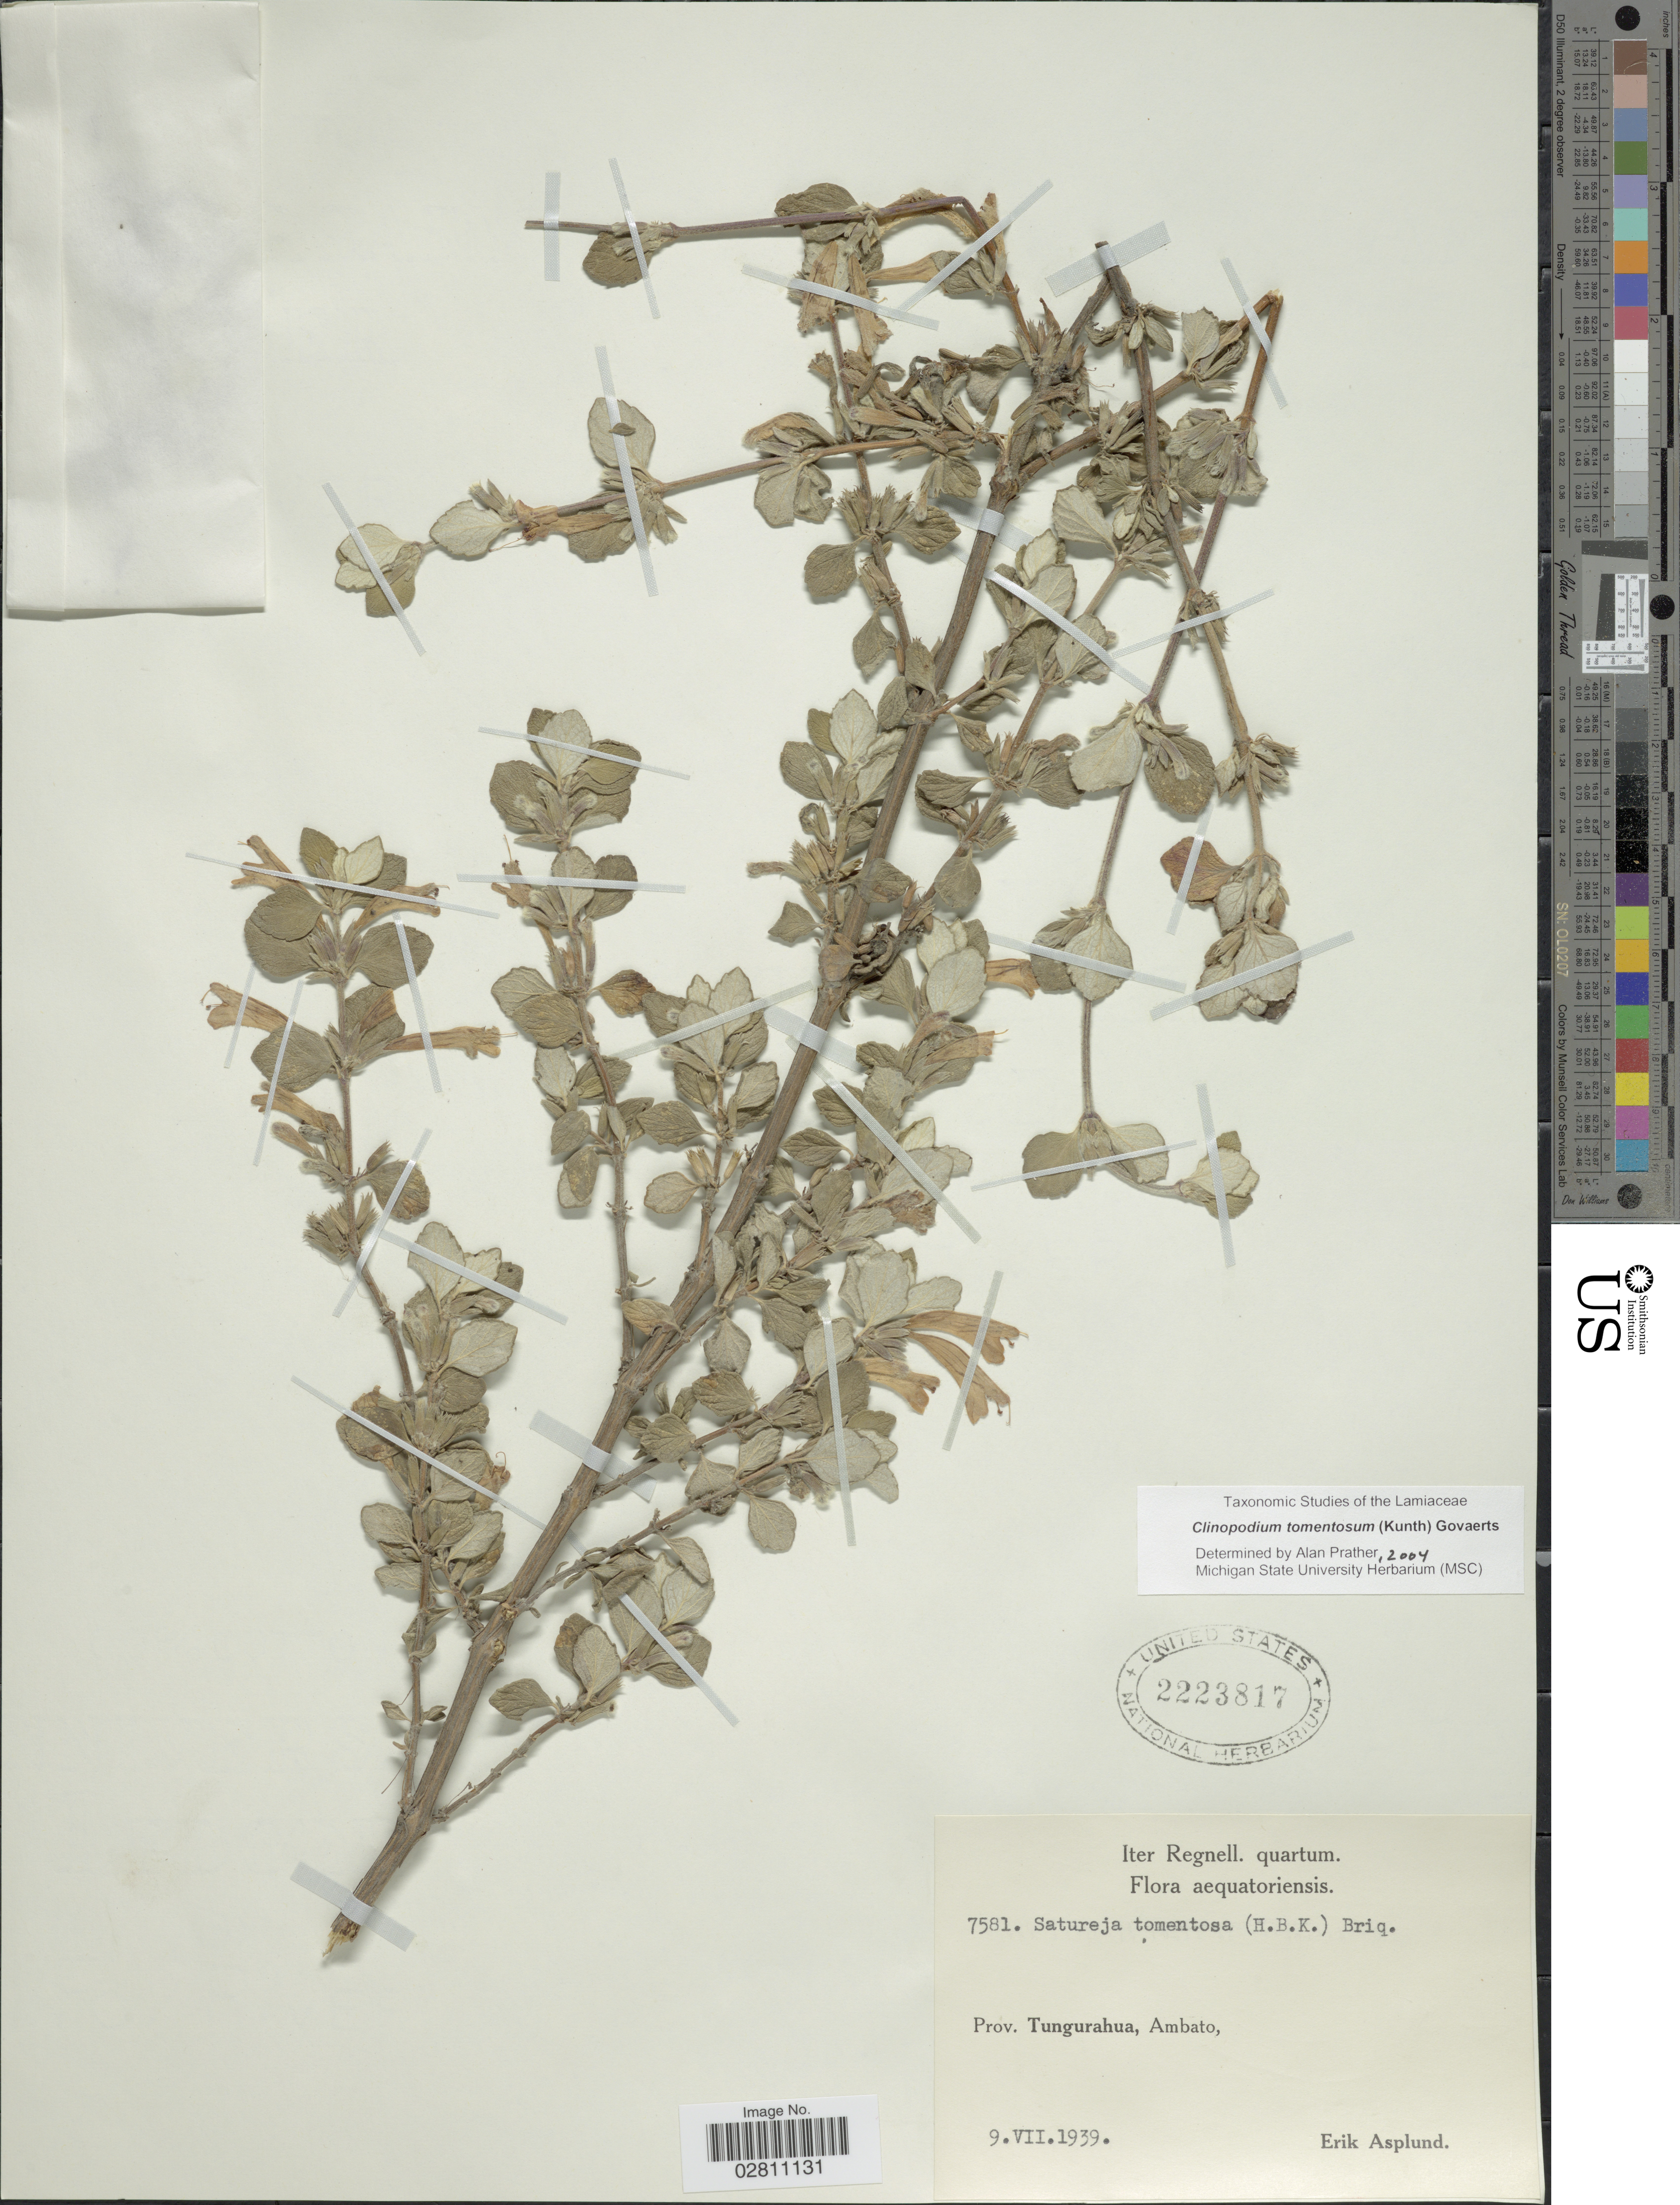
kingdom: Plantae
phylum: Tracheophyta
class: Magnoliopsida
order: Lamiales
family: Lamiaceae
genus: Clinopodium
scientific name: Clinopodium tomentosum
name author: (Kunth) Govaerts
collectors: E. Asplund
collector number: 7581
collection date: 1938-07-09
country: Ecuador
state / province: Tungurahua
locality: Prov. Tungurahua, Ambato.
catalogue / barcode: US 2223817